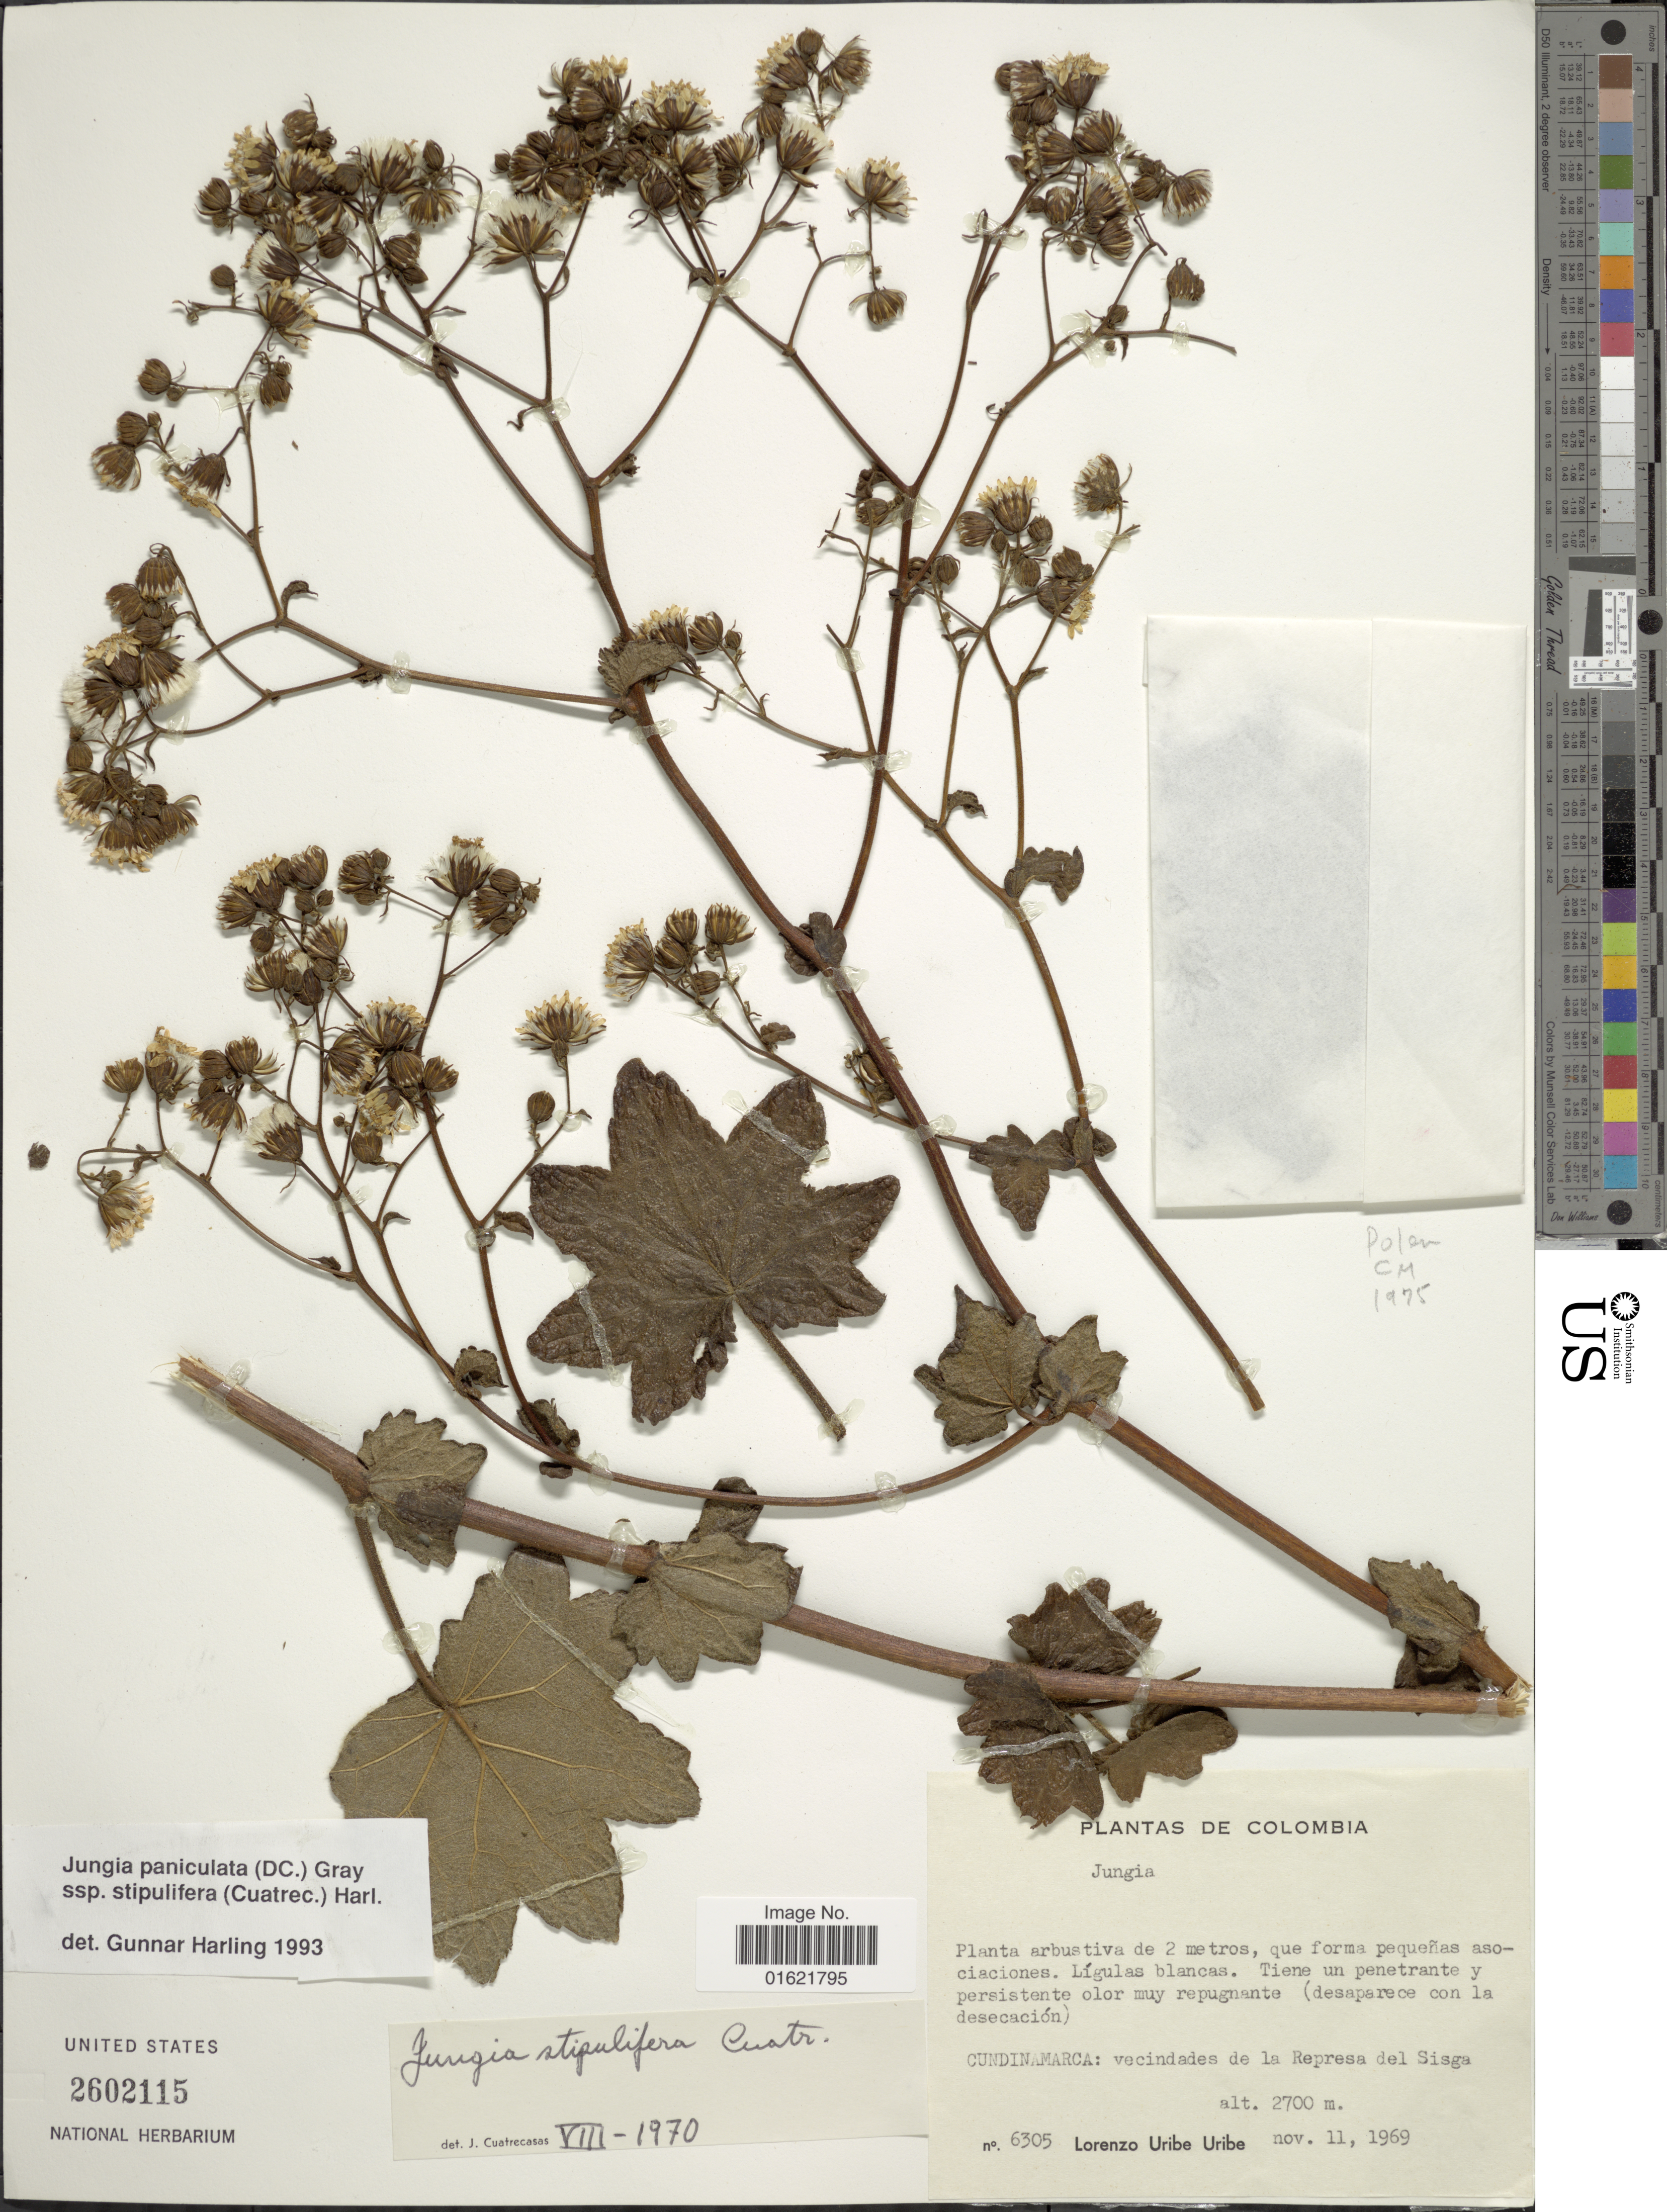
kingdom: Plantae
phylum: Tracheophyta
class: Magnoliopsida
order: Asterales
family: Asteraceae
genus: Jungia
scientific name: Jungia paniculata subsp. stipulifera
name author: (Cuatrec.) Harling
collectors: L. Uribe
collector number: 66305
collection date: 1969-11-11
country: Colombia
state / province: Cundinamarca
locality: Vecindades de la Represa del Sisga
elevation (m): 2700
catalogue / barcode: US 2602115